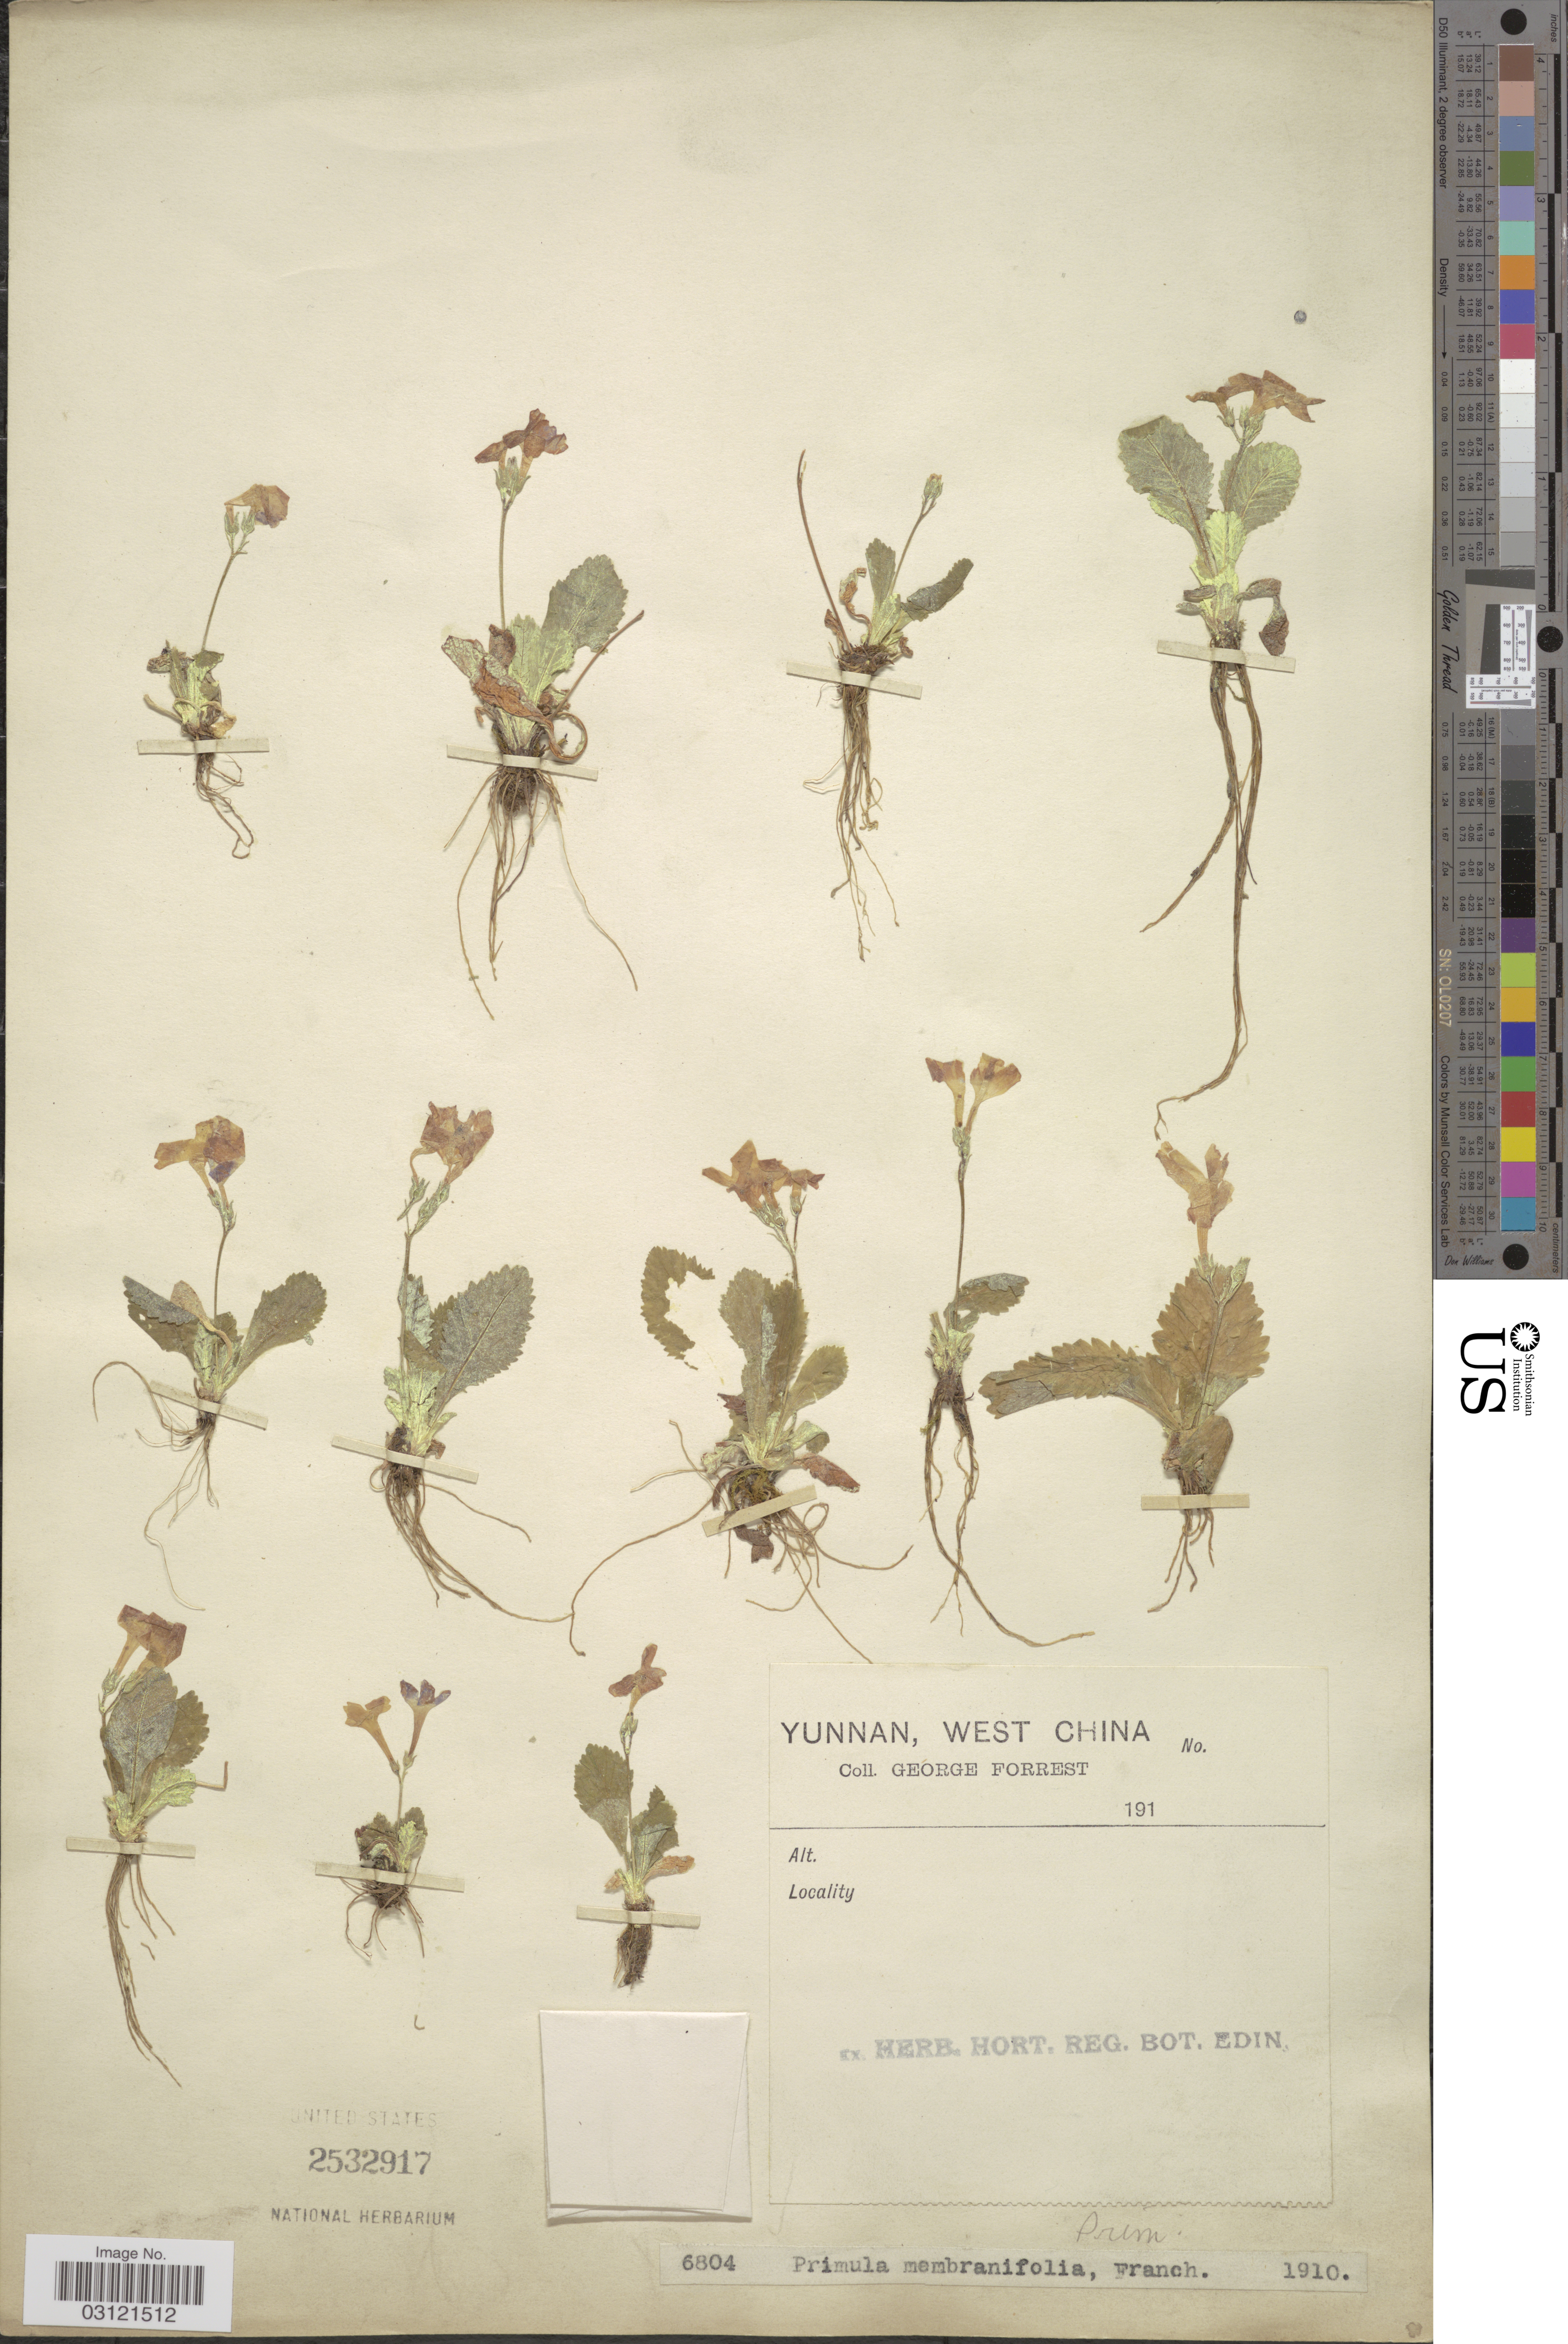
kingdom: Plantae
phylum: Tracheophyta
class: Magnoliopsida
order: Ericales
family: Primulaceae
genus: Primula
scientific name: Primula membranifolia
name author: Franch.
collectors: G. Forrest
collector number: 6804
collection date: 1910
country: China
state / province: Yunnan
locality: West China.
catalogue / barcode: US 2532917